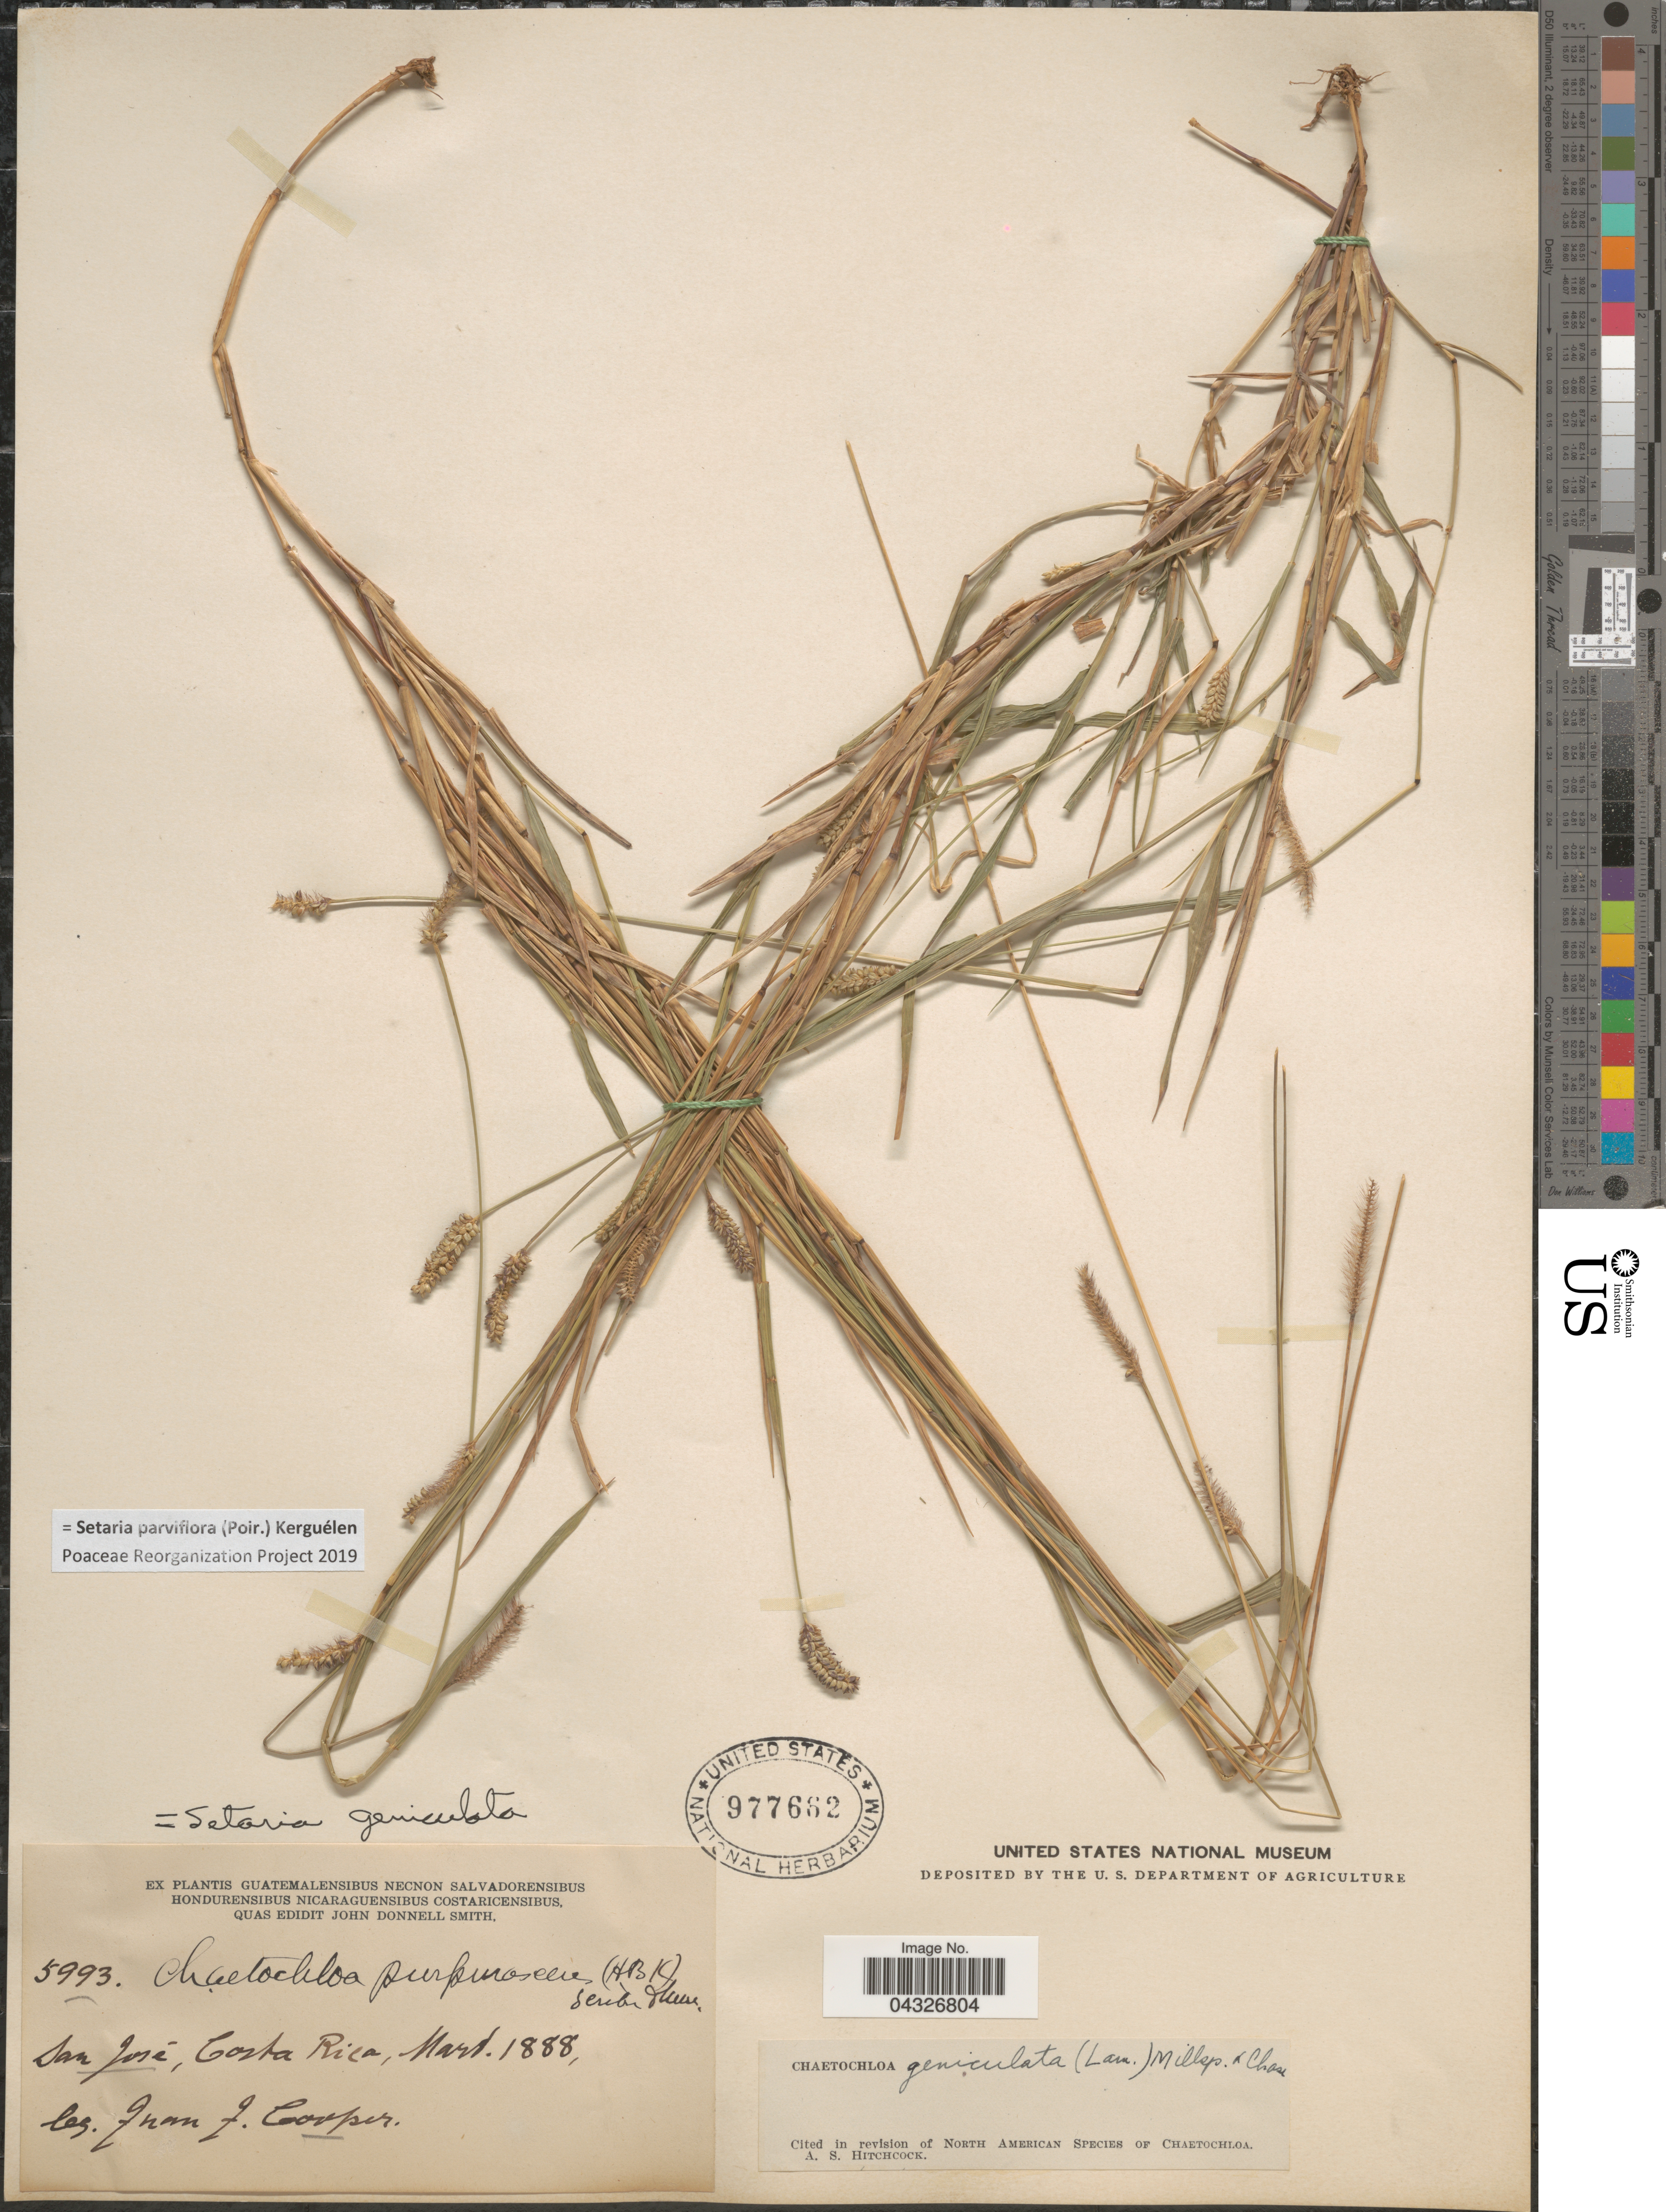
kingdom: Plantae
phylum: Tracheophyta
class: Liliopsida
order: Poales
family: Poaceae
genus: Setaria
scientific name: Setaria parviflora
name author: (Poir.) Kerguélen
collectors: J. J. Cooper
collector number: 5993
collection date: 1888-03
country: Costa Rica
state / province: San José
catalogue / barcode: US 977662